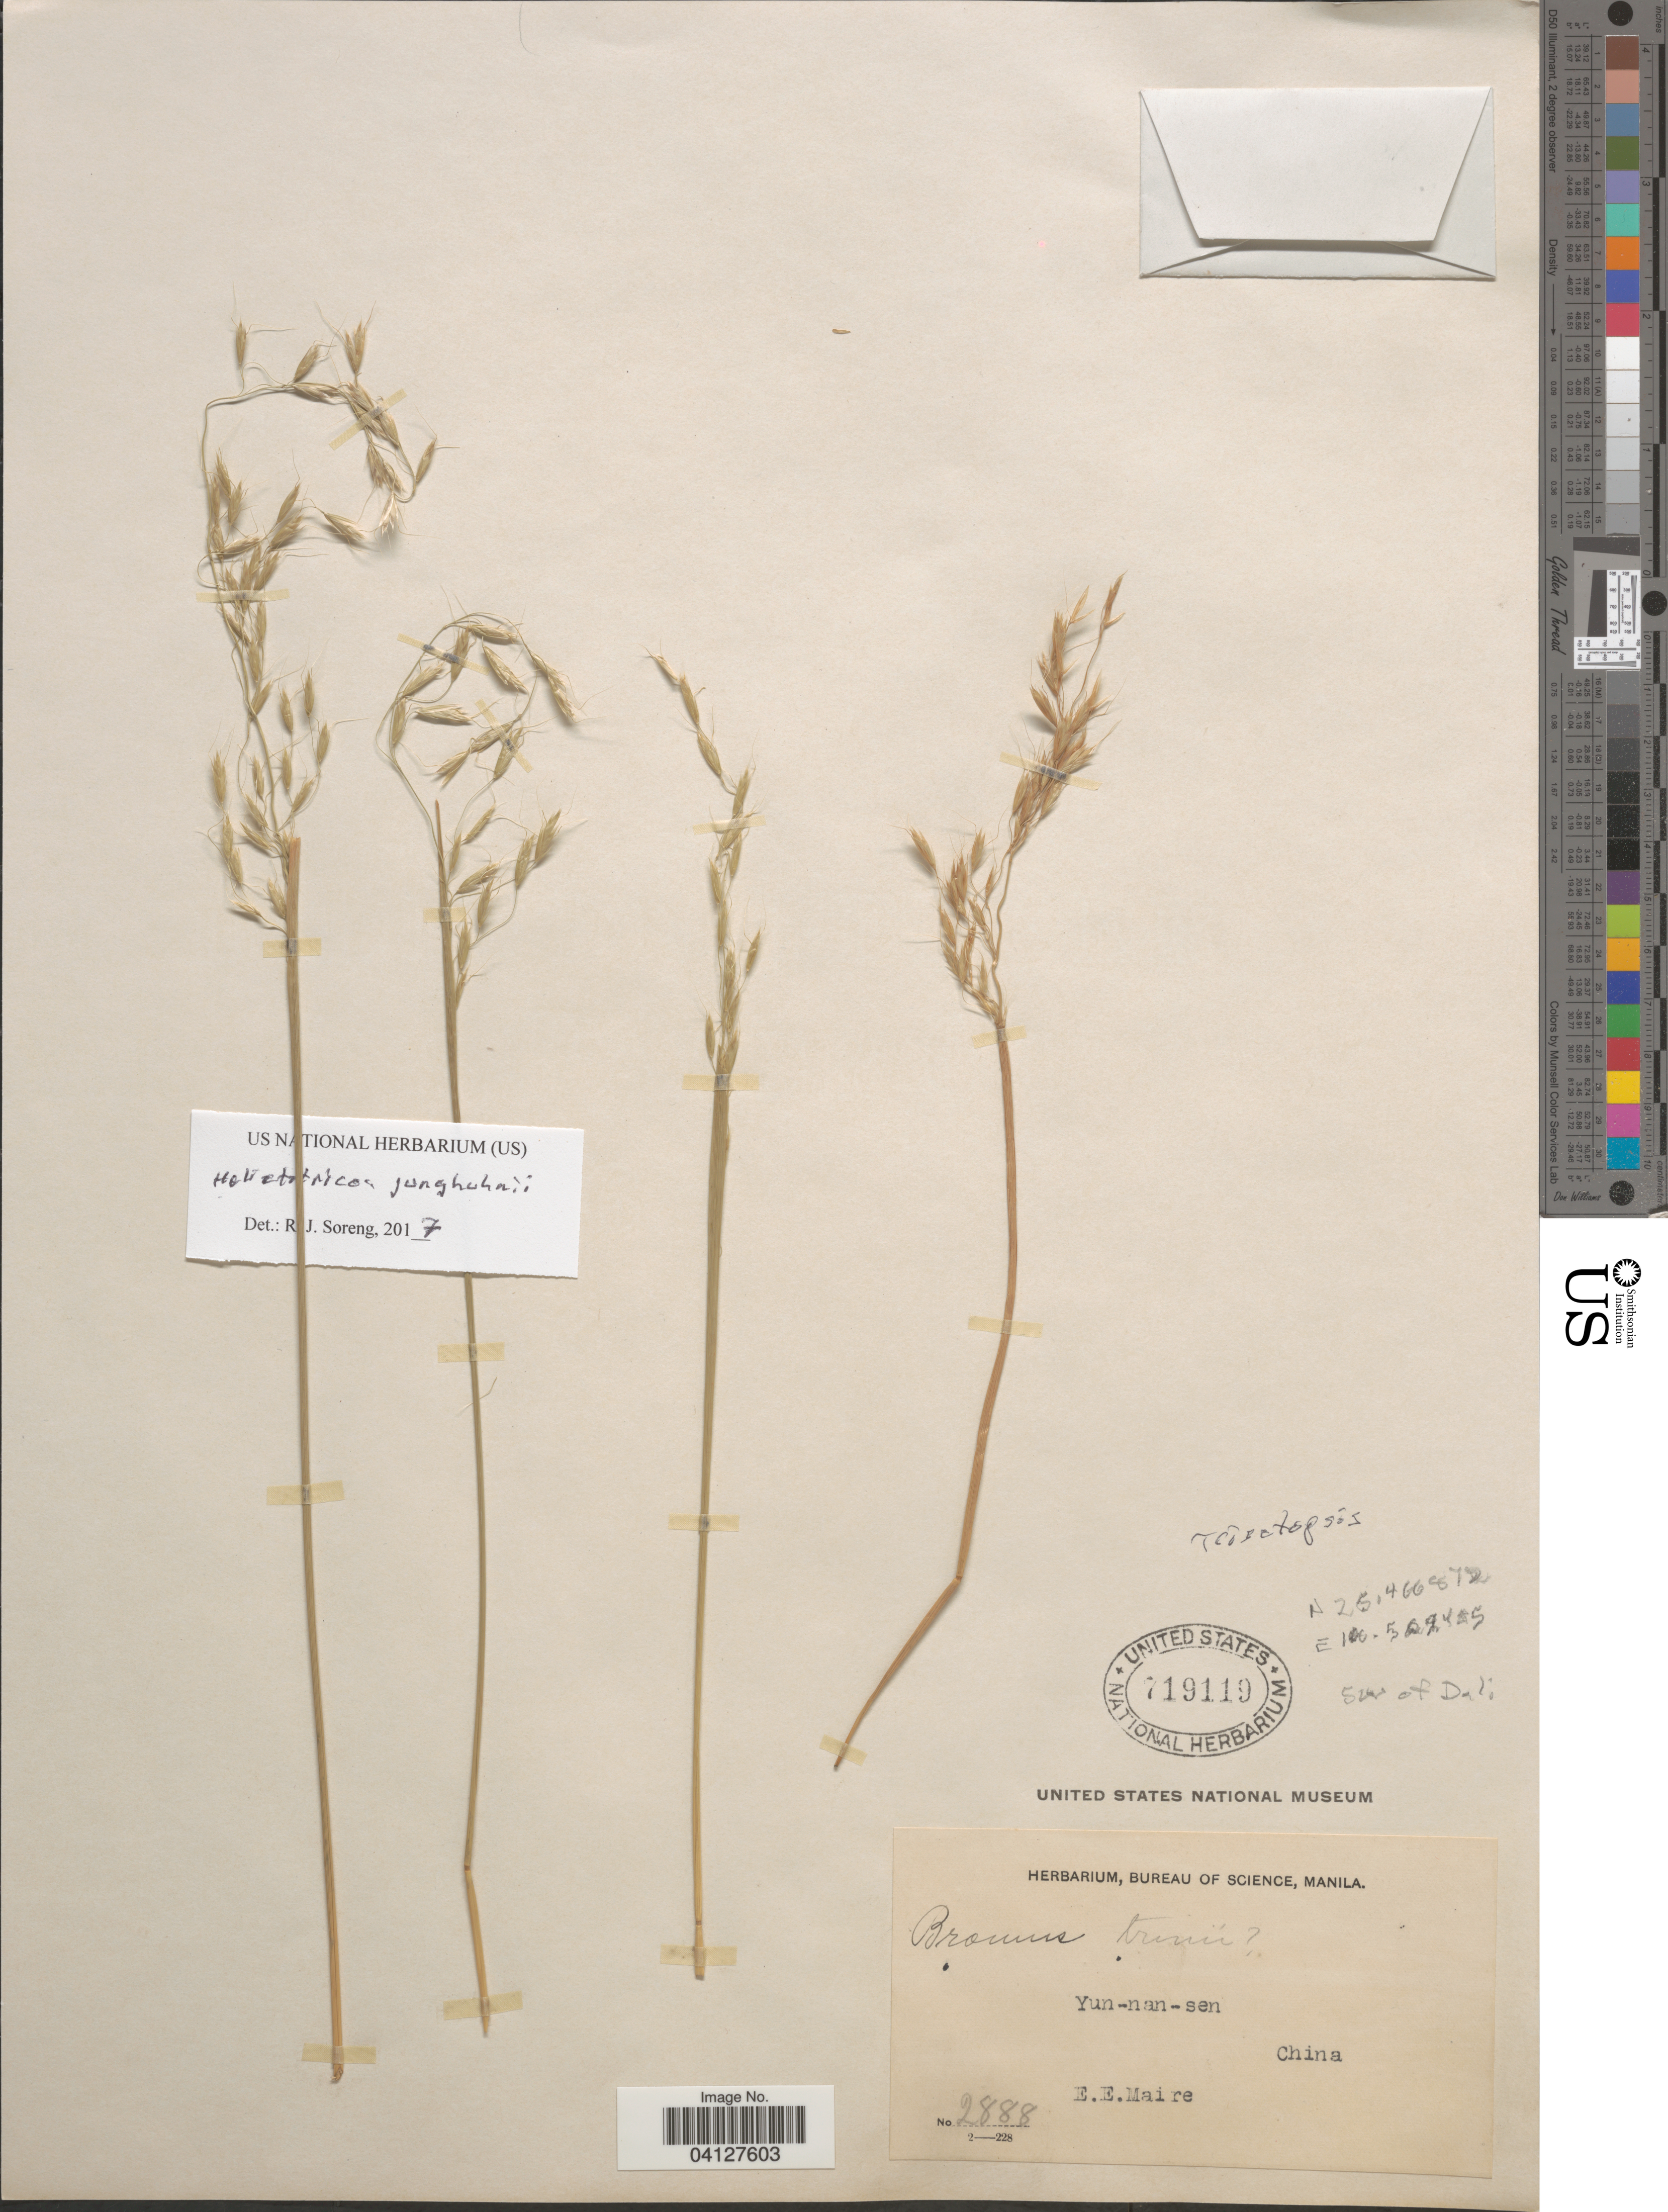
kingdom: Plantae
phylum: Tracheophyta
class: Liliopsida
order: Poales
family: Poaceae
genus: Helictotrichon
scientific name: Helictotrichon junghuhnii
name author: (Büse) Henr.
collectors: E. E. Maire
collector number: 2888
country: China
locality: Yun-nan-sen.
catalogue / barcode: US 719119